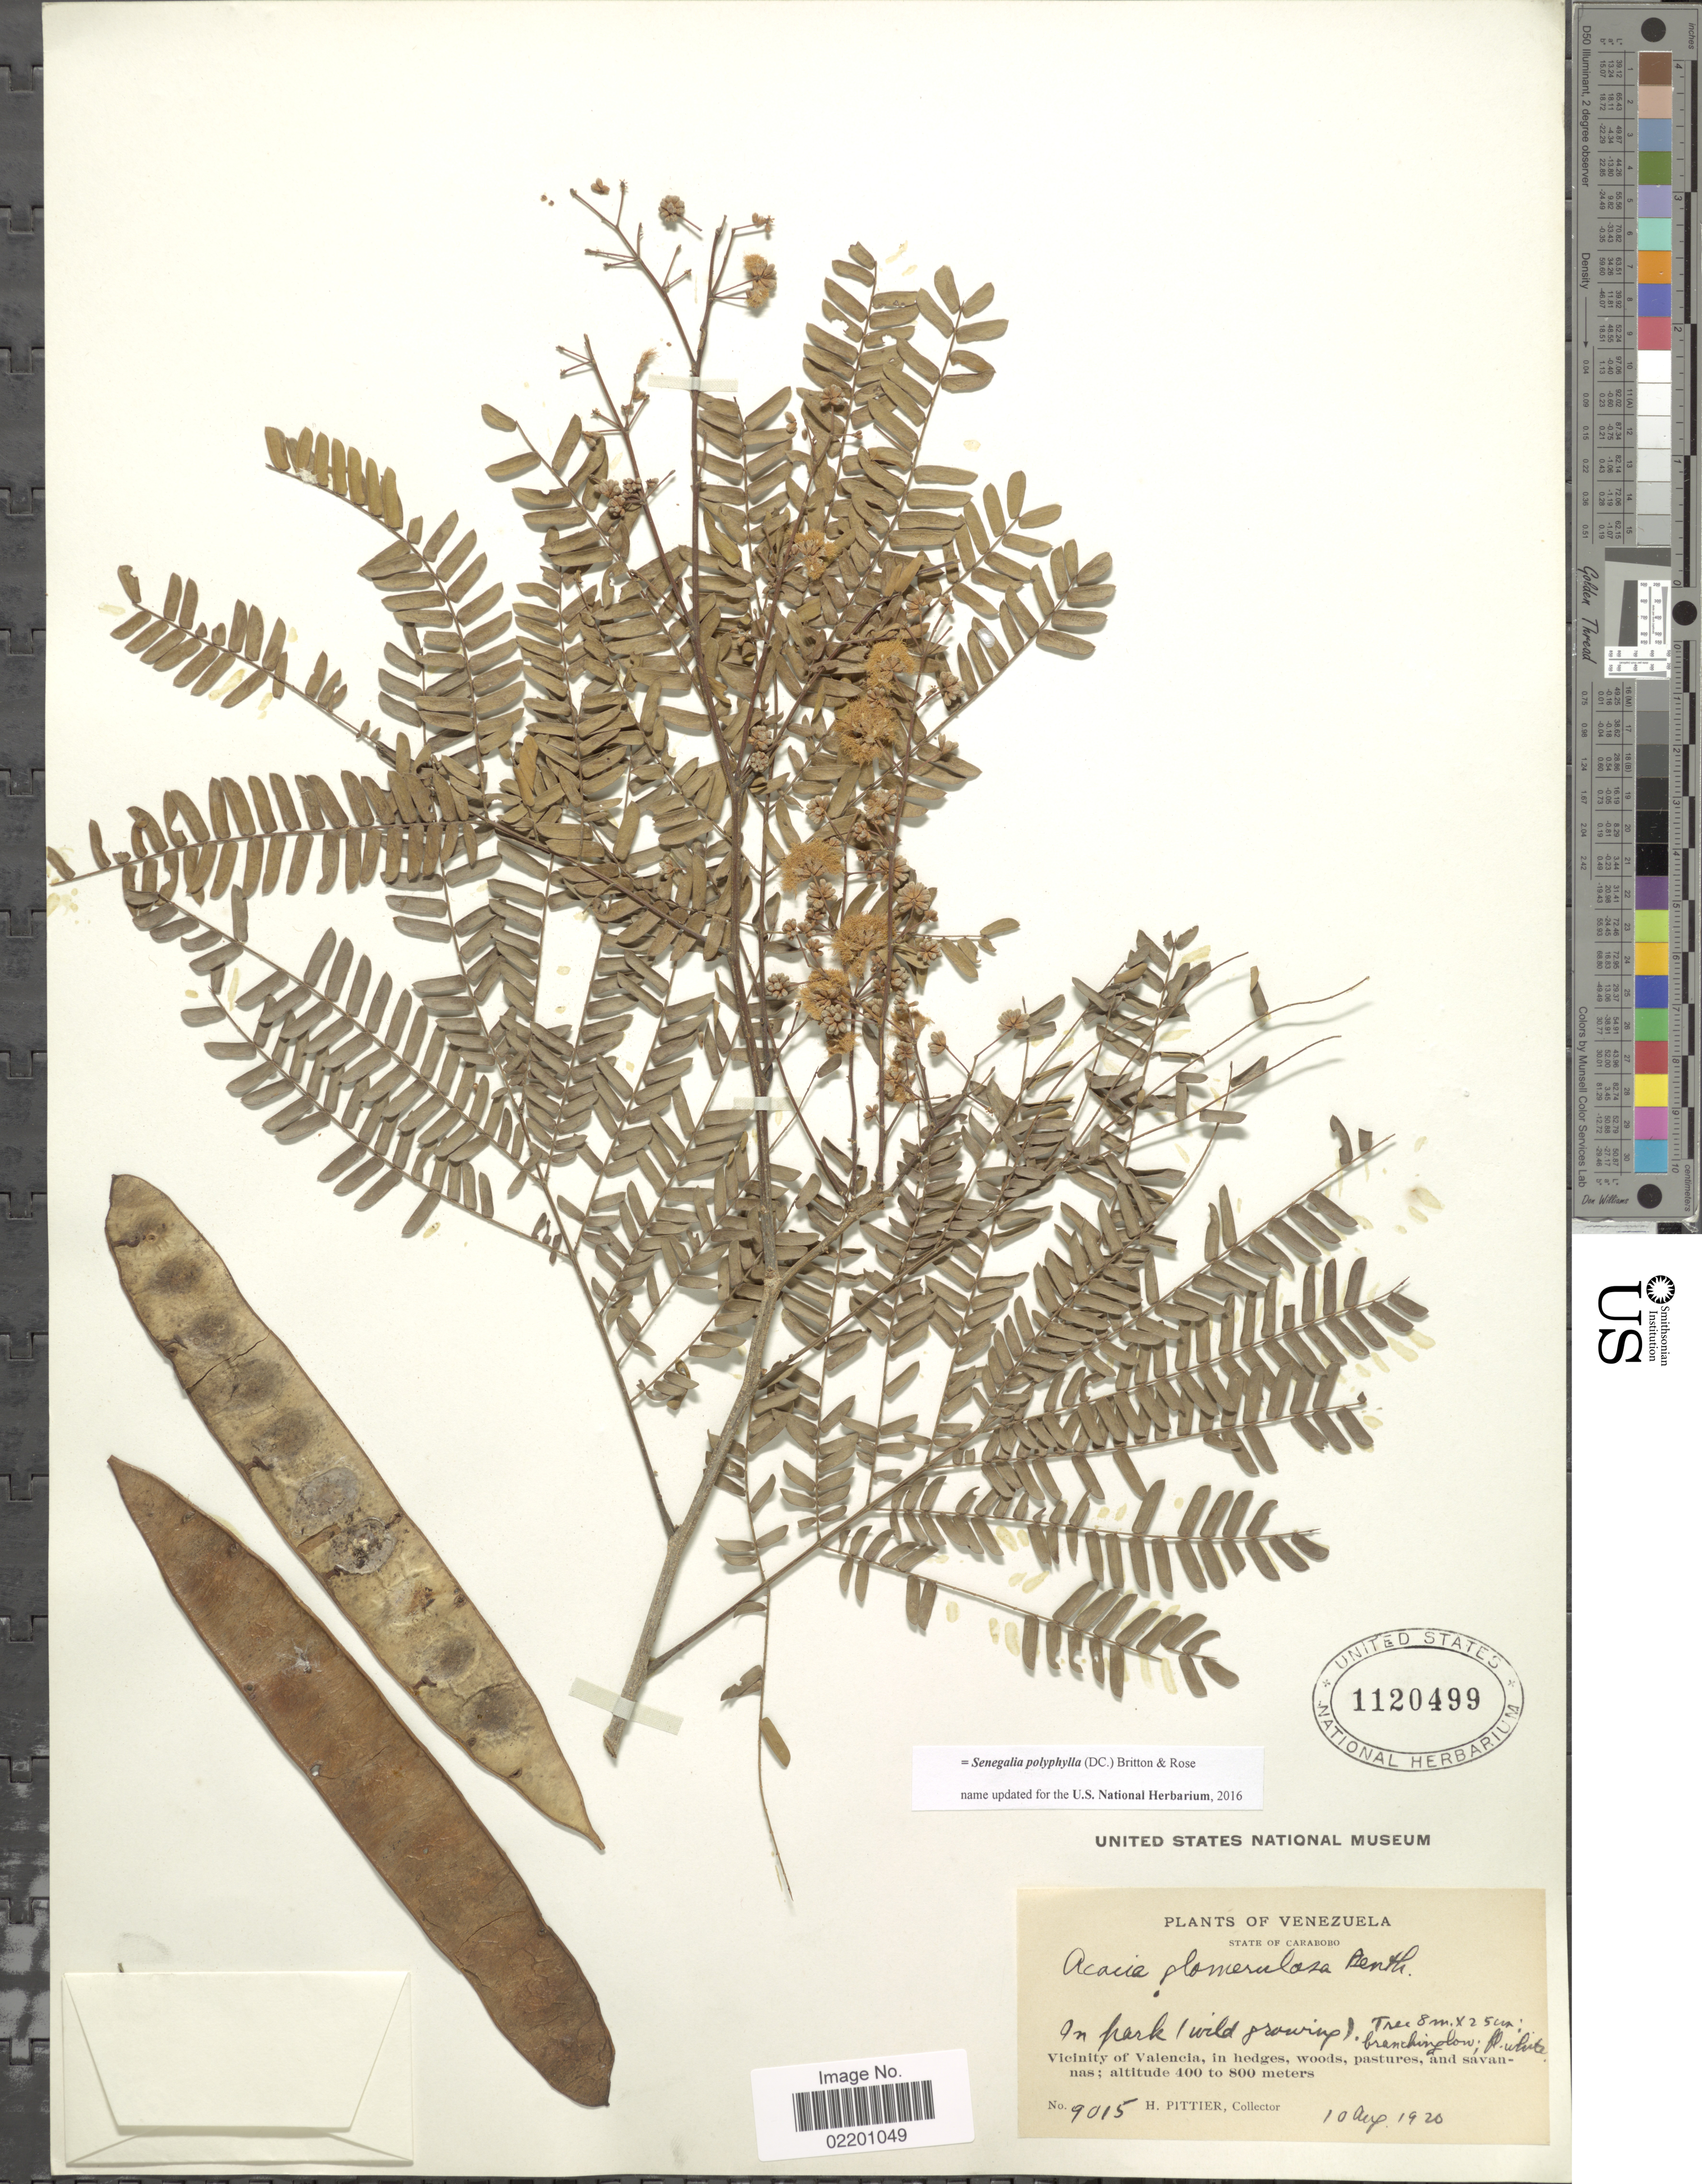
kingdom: Plantae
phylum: Tracheophyta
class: Magnoliopsida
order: Fabales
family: Fabaceae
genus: Senegalia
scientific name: Senegalia polyphylla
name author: (DC.) Britton & Rose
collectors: H. F. Pittier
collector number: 9015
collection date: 1920-08-10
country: Venezuela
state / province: Carabobo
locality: State of Carabobo. Vicinity of Valencia, in hedges, woods, pastures, and savannas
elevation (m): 400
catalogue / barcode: US 1120499